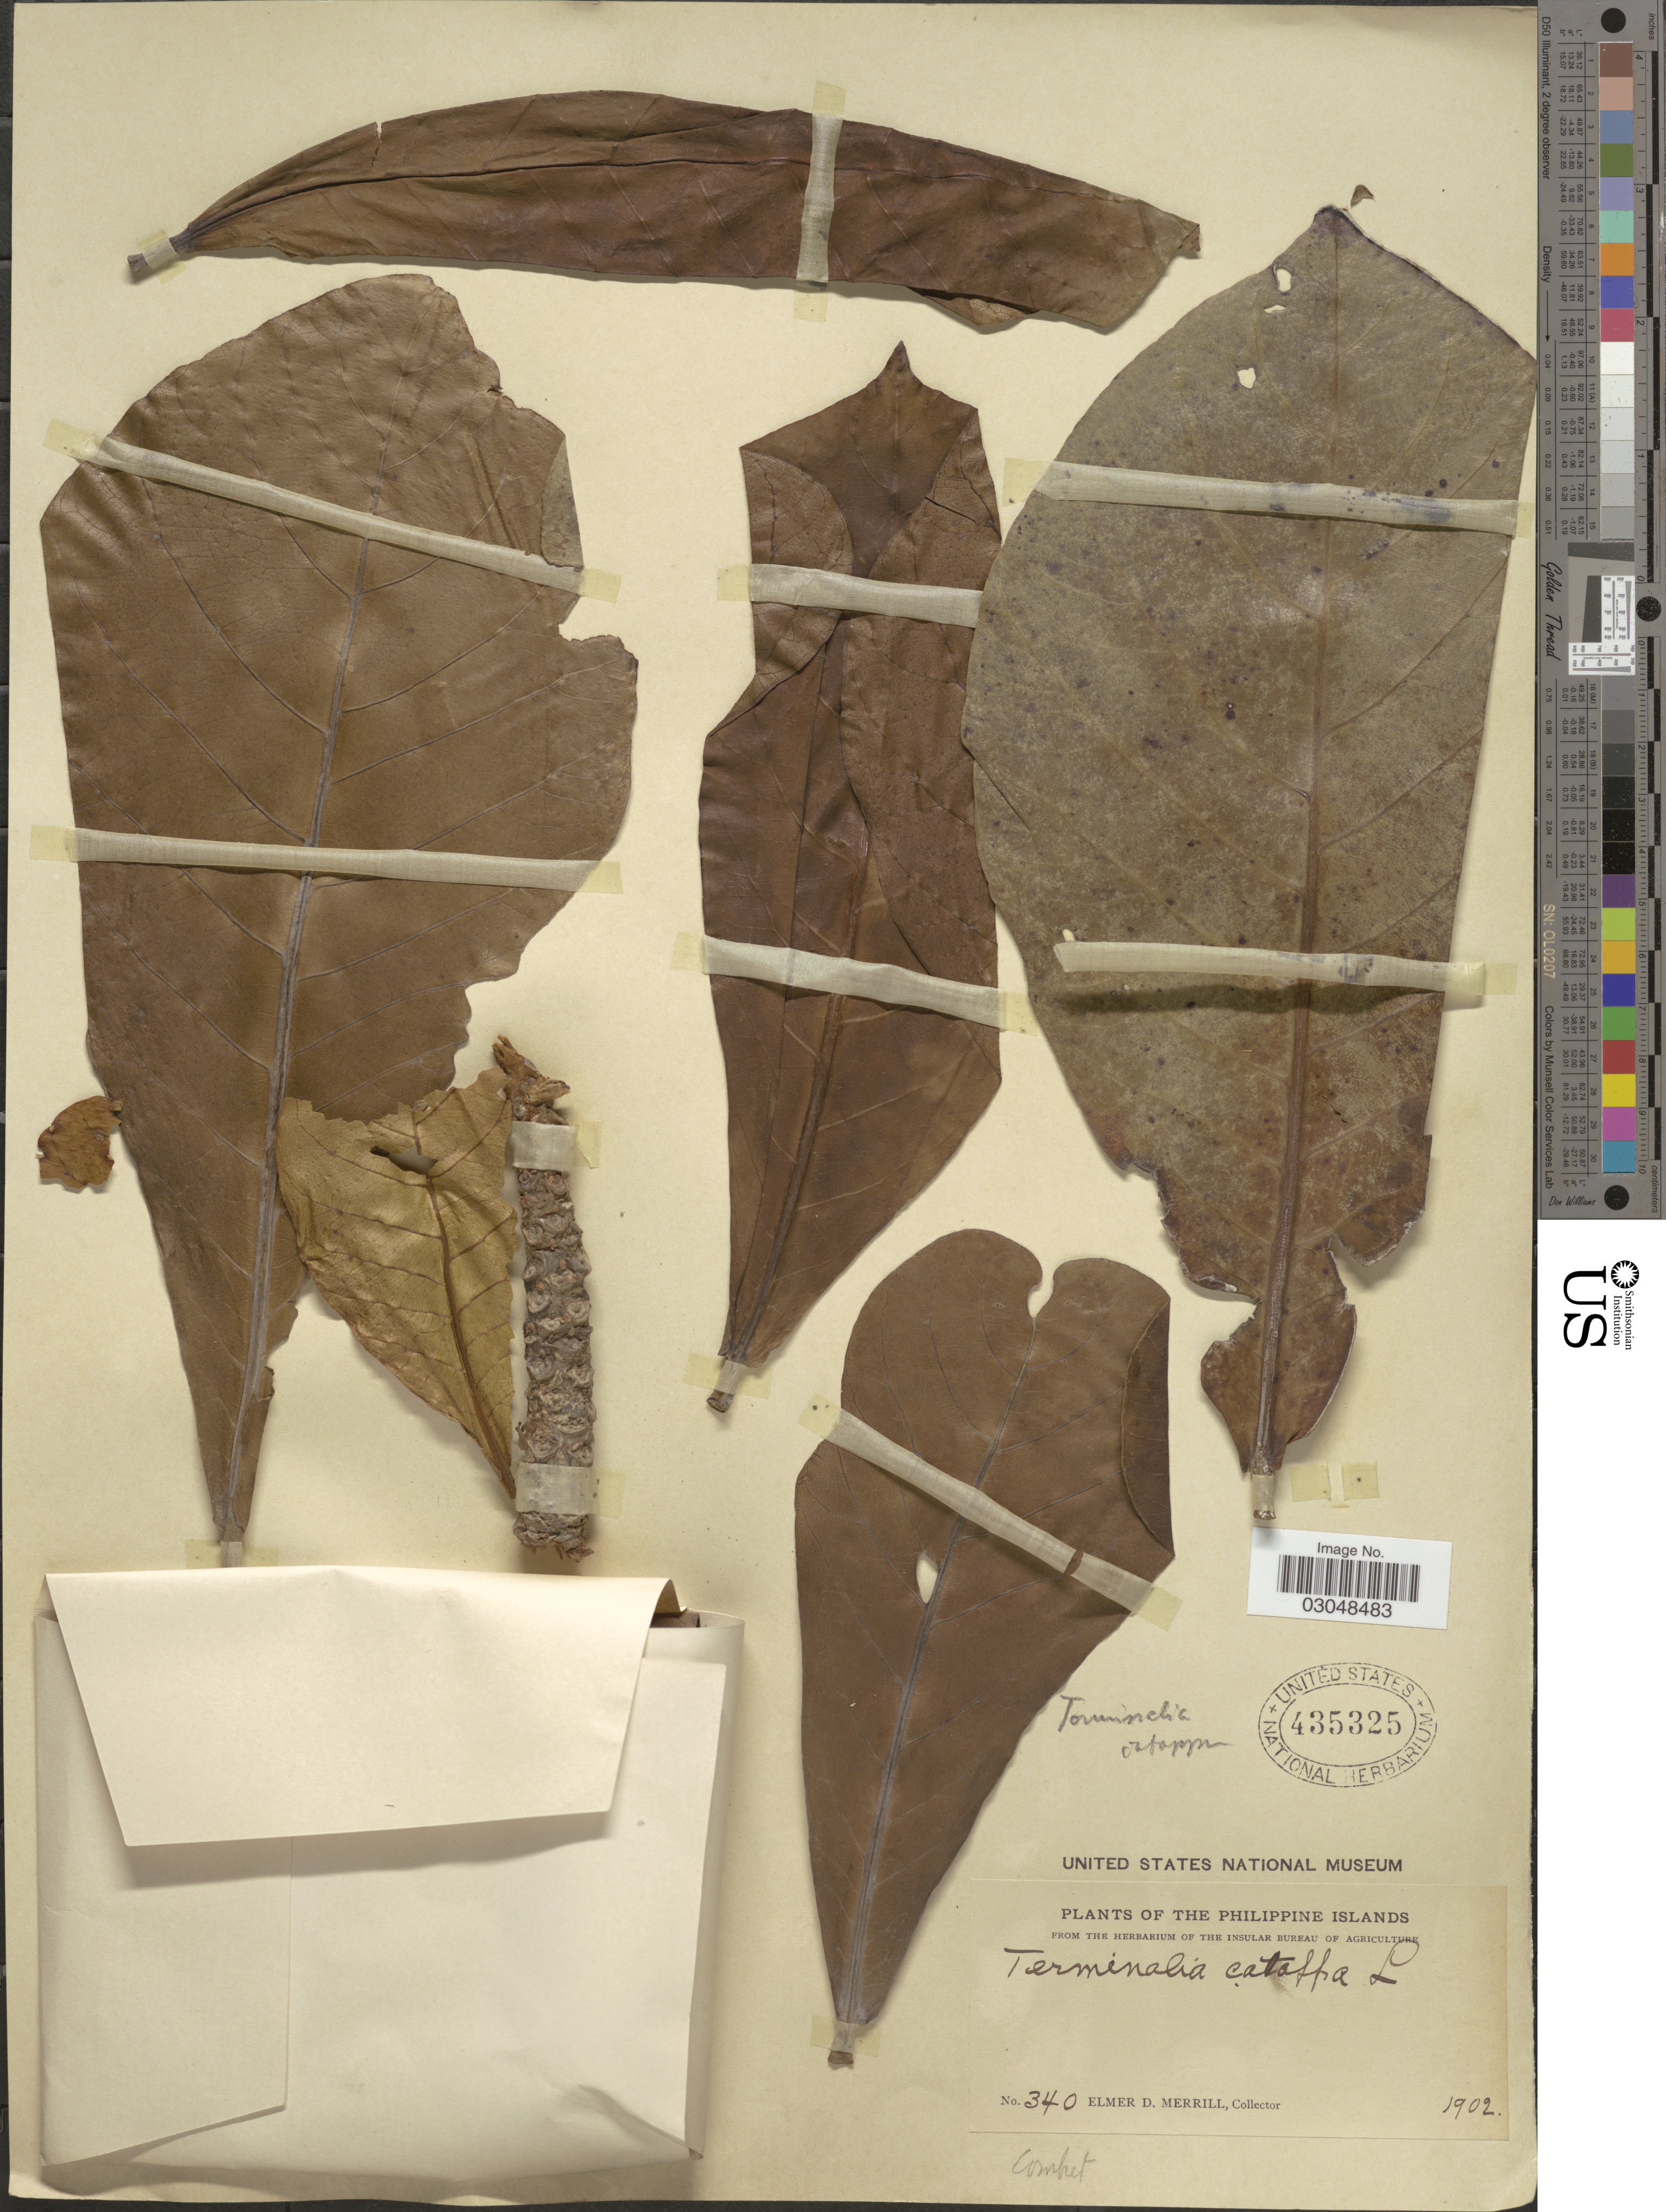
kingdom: Plantae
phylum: Tracheophyta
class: Magnoliopsida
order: Myrtales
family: Combretaceae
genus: Terminalia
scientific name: Terminalia catappa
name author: L.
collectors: E. D. Merrill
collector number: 340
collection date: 1902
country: Philippines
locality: The Philippine Islands.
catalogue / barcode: US 435325